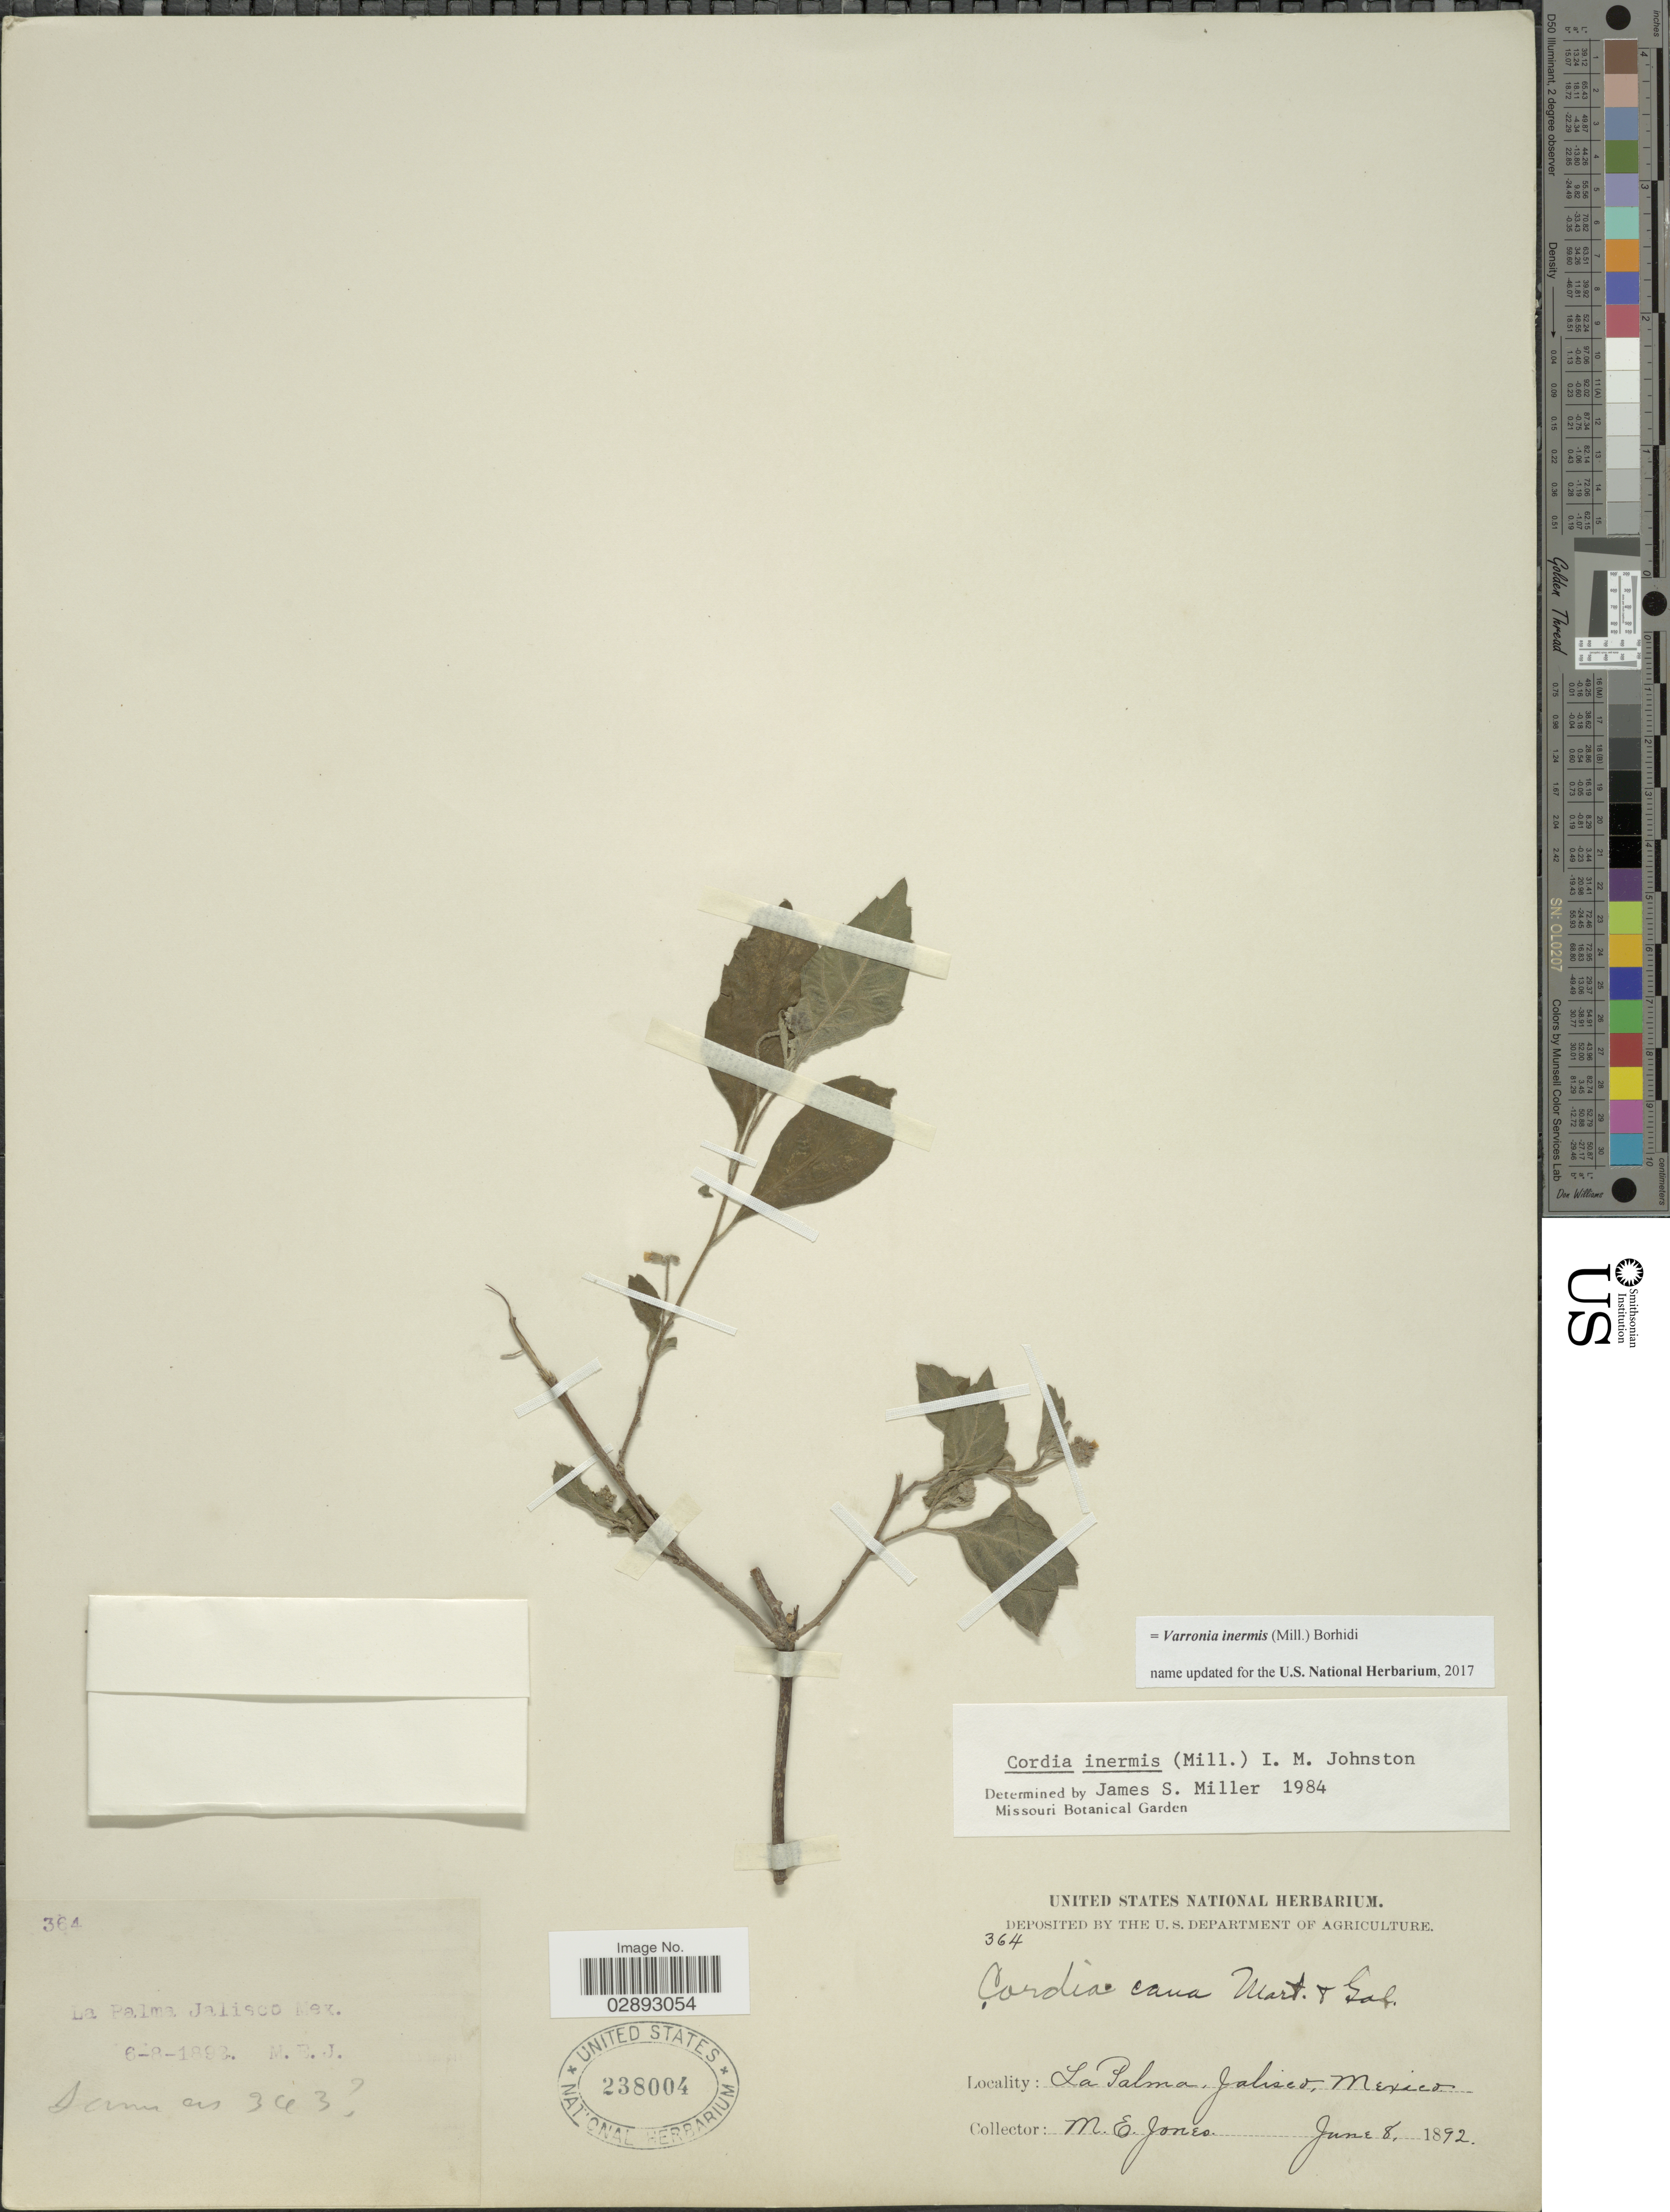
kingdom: Plantae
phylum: Tracheophyta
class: Magnoliopsida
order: Boraginales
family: Cordiaceae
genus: Varronia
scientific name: Varronia inermis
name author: (Mill.) Borhidi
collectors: M. E. Jones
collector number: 364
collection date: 1892-06-08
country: Mexico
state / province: Jalisco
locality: La Palma.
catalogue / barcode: US 238004